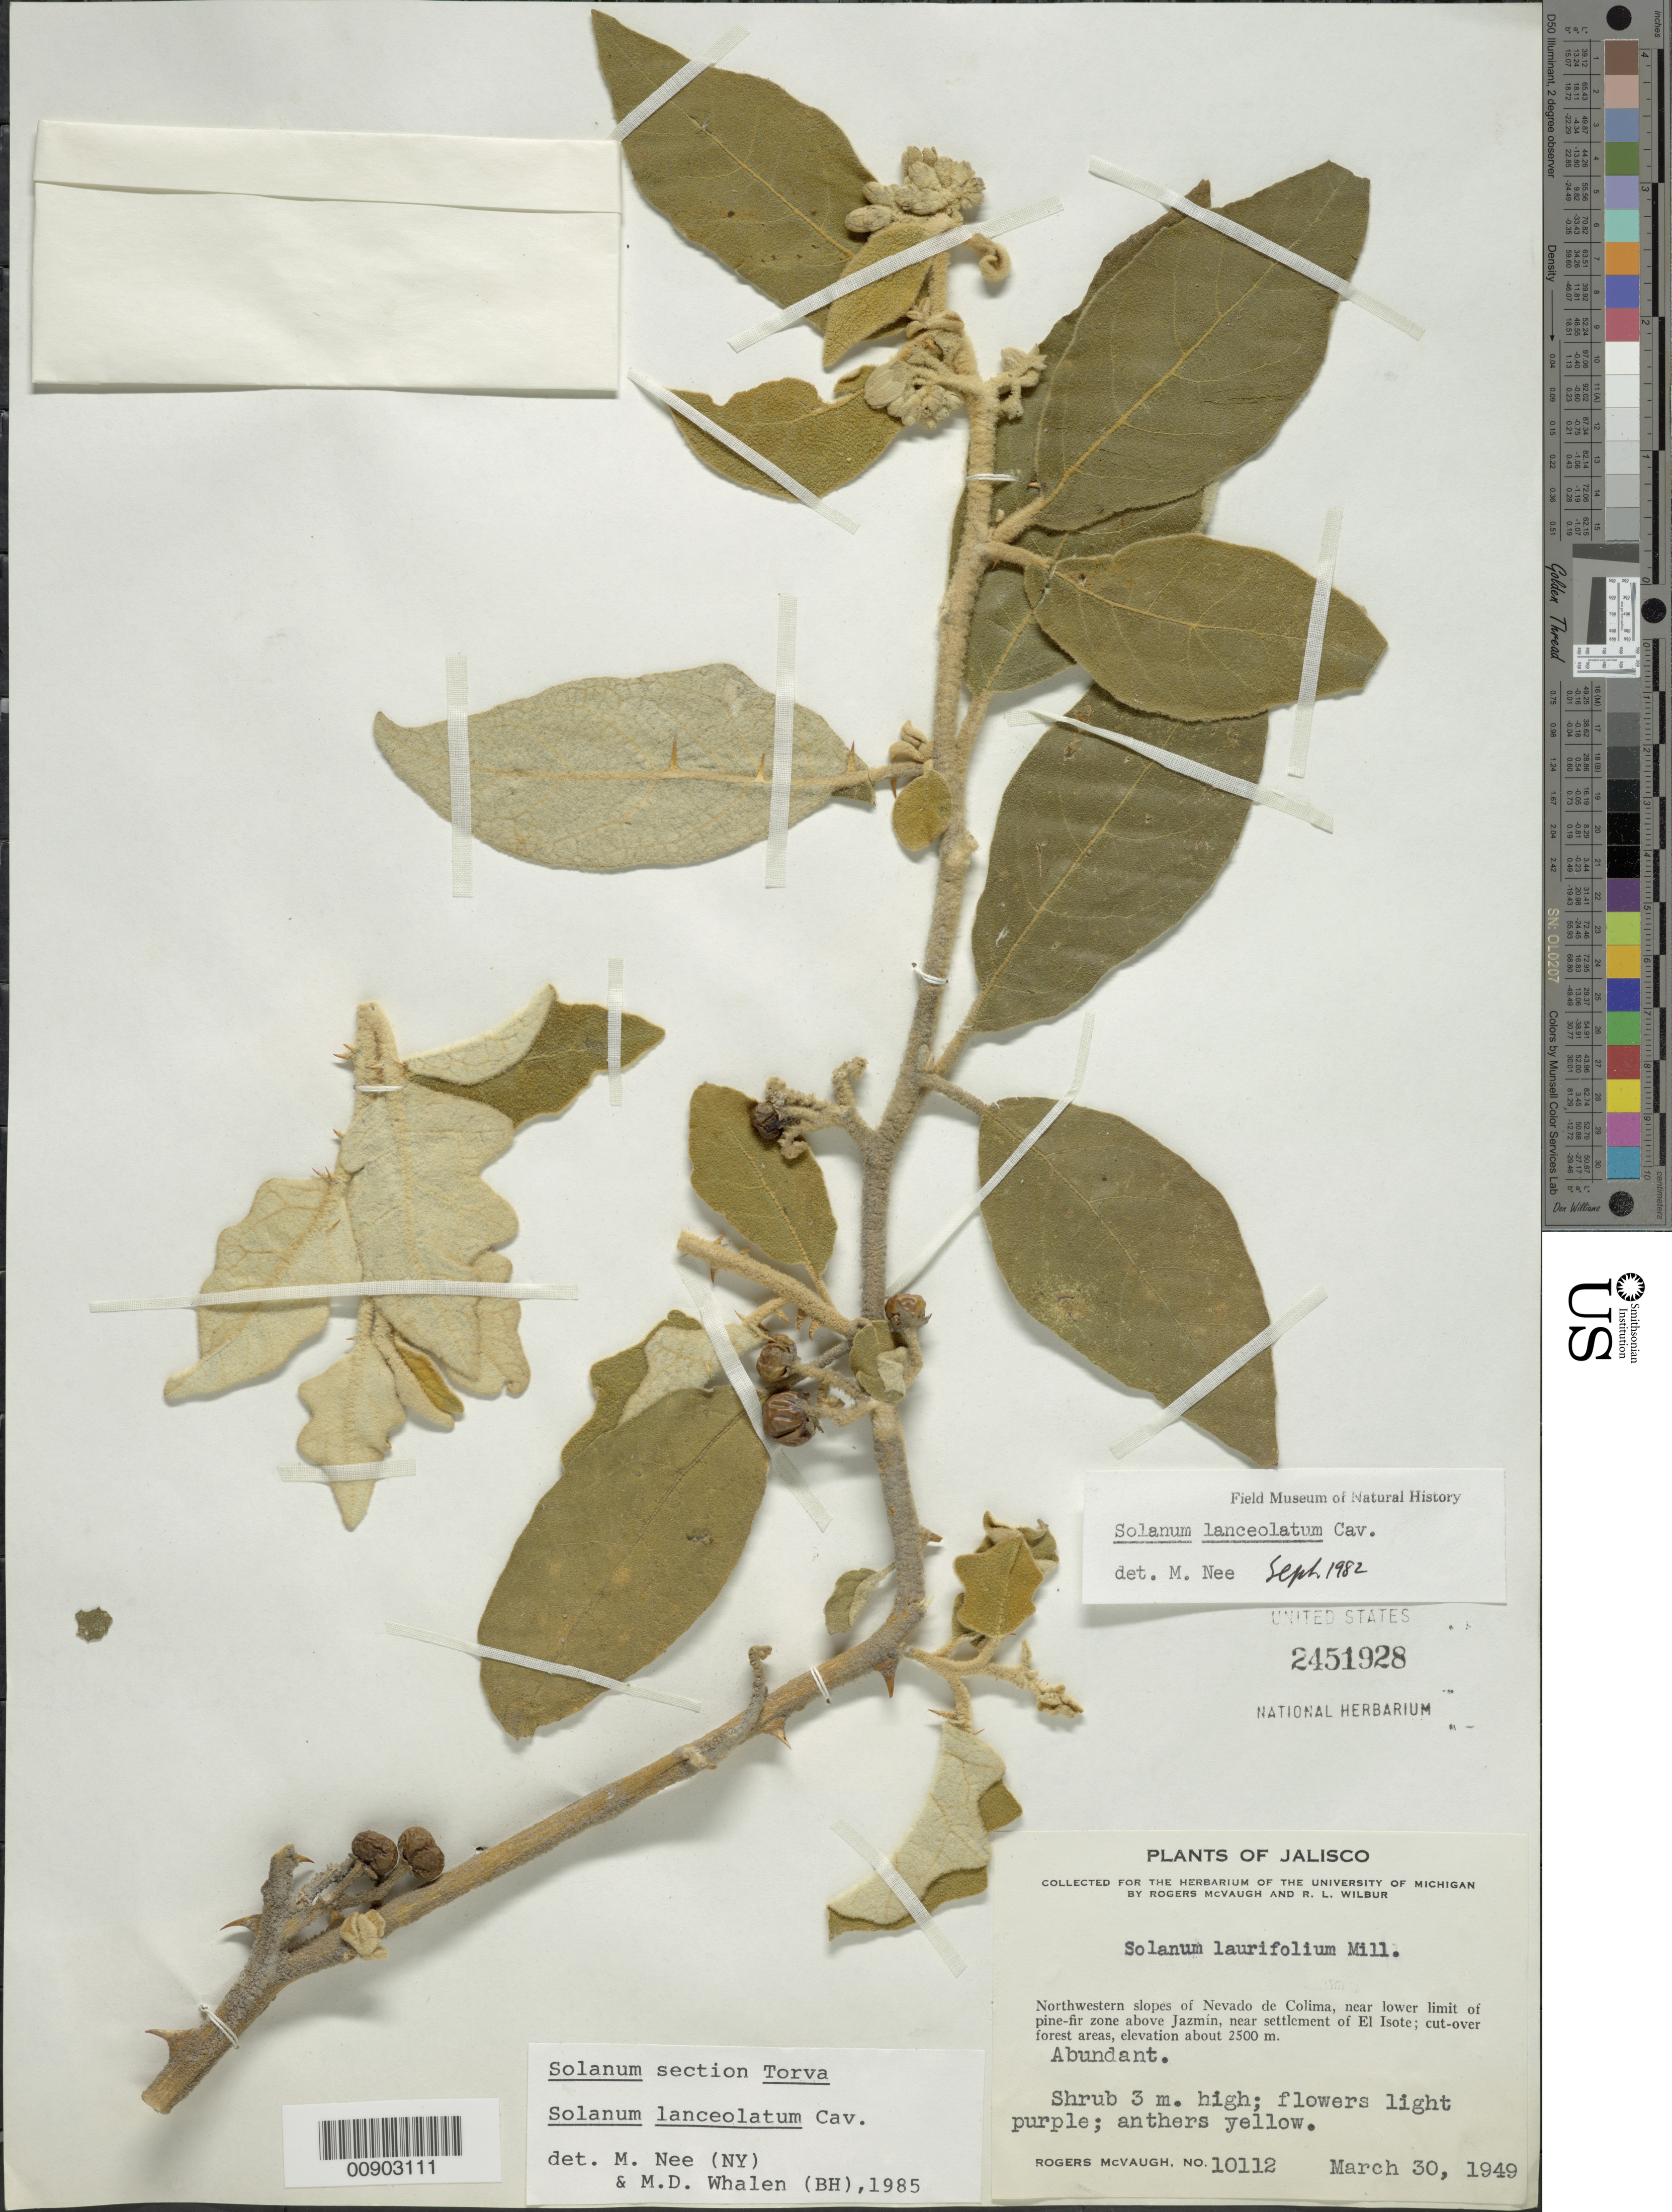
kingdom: Plantae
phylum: Tracheophyta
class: Magnoliopsida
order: Solanales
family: Solanaceae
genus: Solanum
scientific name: Solanum lanceolatum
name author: Cav.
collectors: R. McVaugh & R. L. Wilbur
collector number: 10112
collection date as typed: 30 Mar 1949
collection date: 1949-03-30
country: Mexico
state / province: Jalisco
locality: Northwestern slopes of Nevado de Colima, above Jazmín, near settlement of El Isote.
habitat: Near lower limit of pine-fir zone; cut-over forest areas.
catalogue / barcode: US 2451928